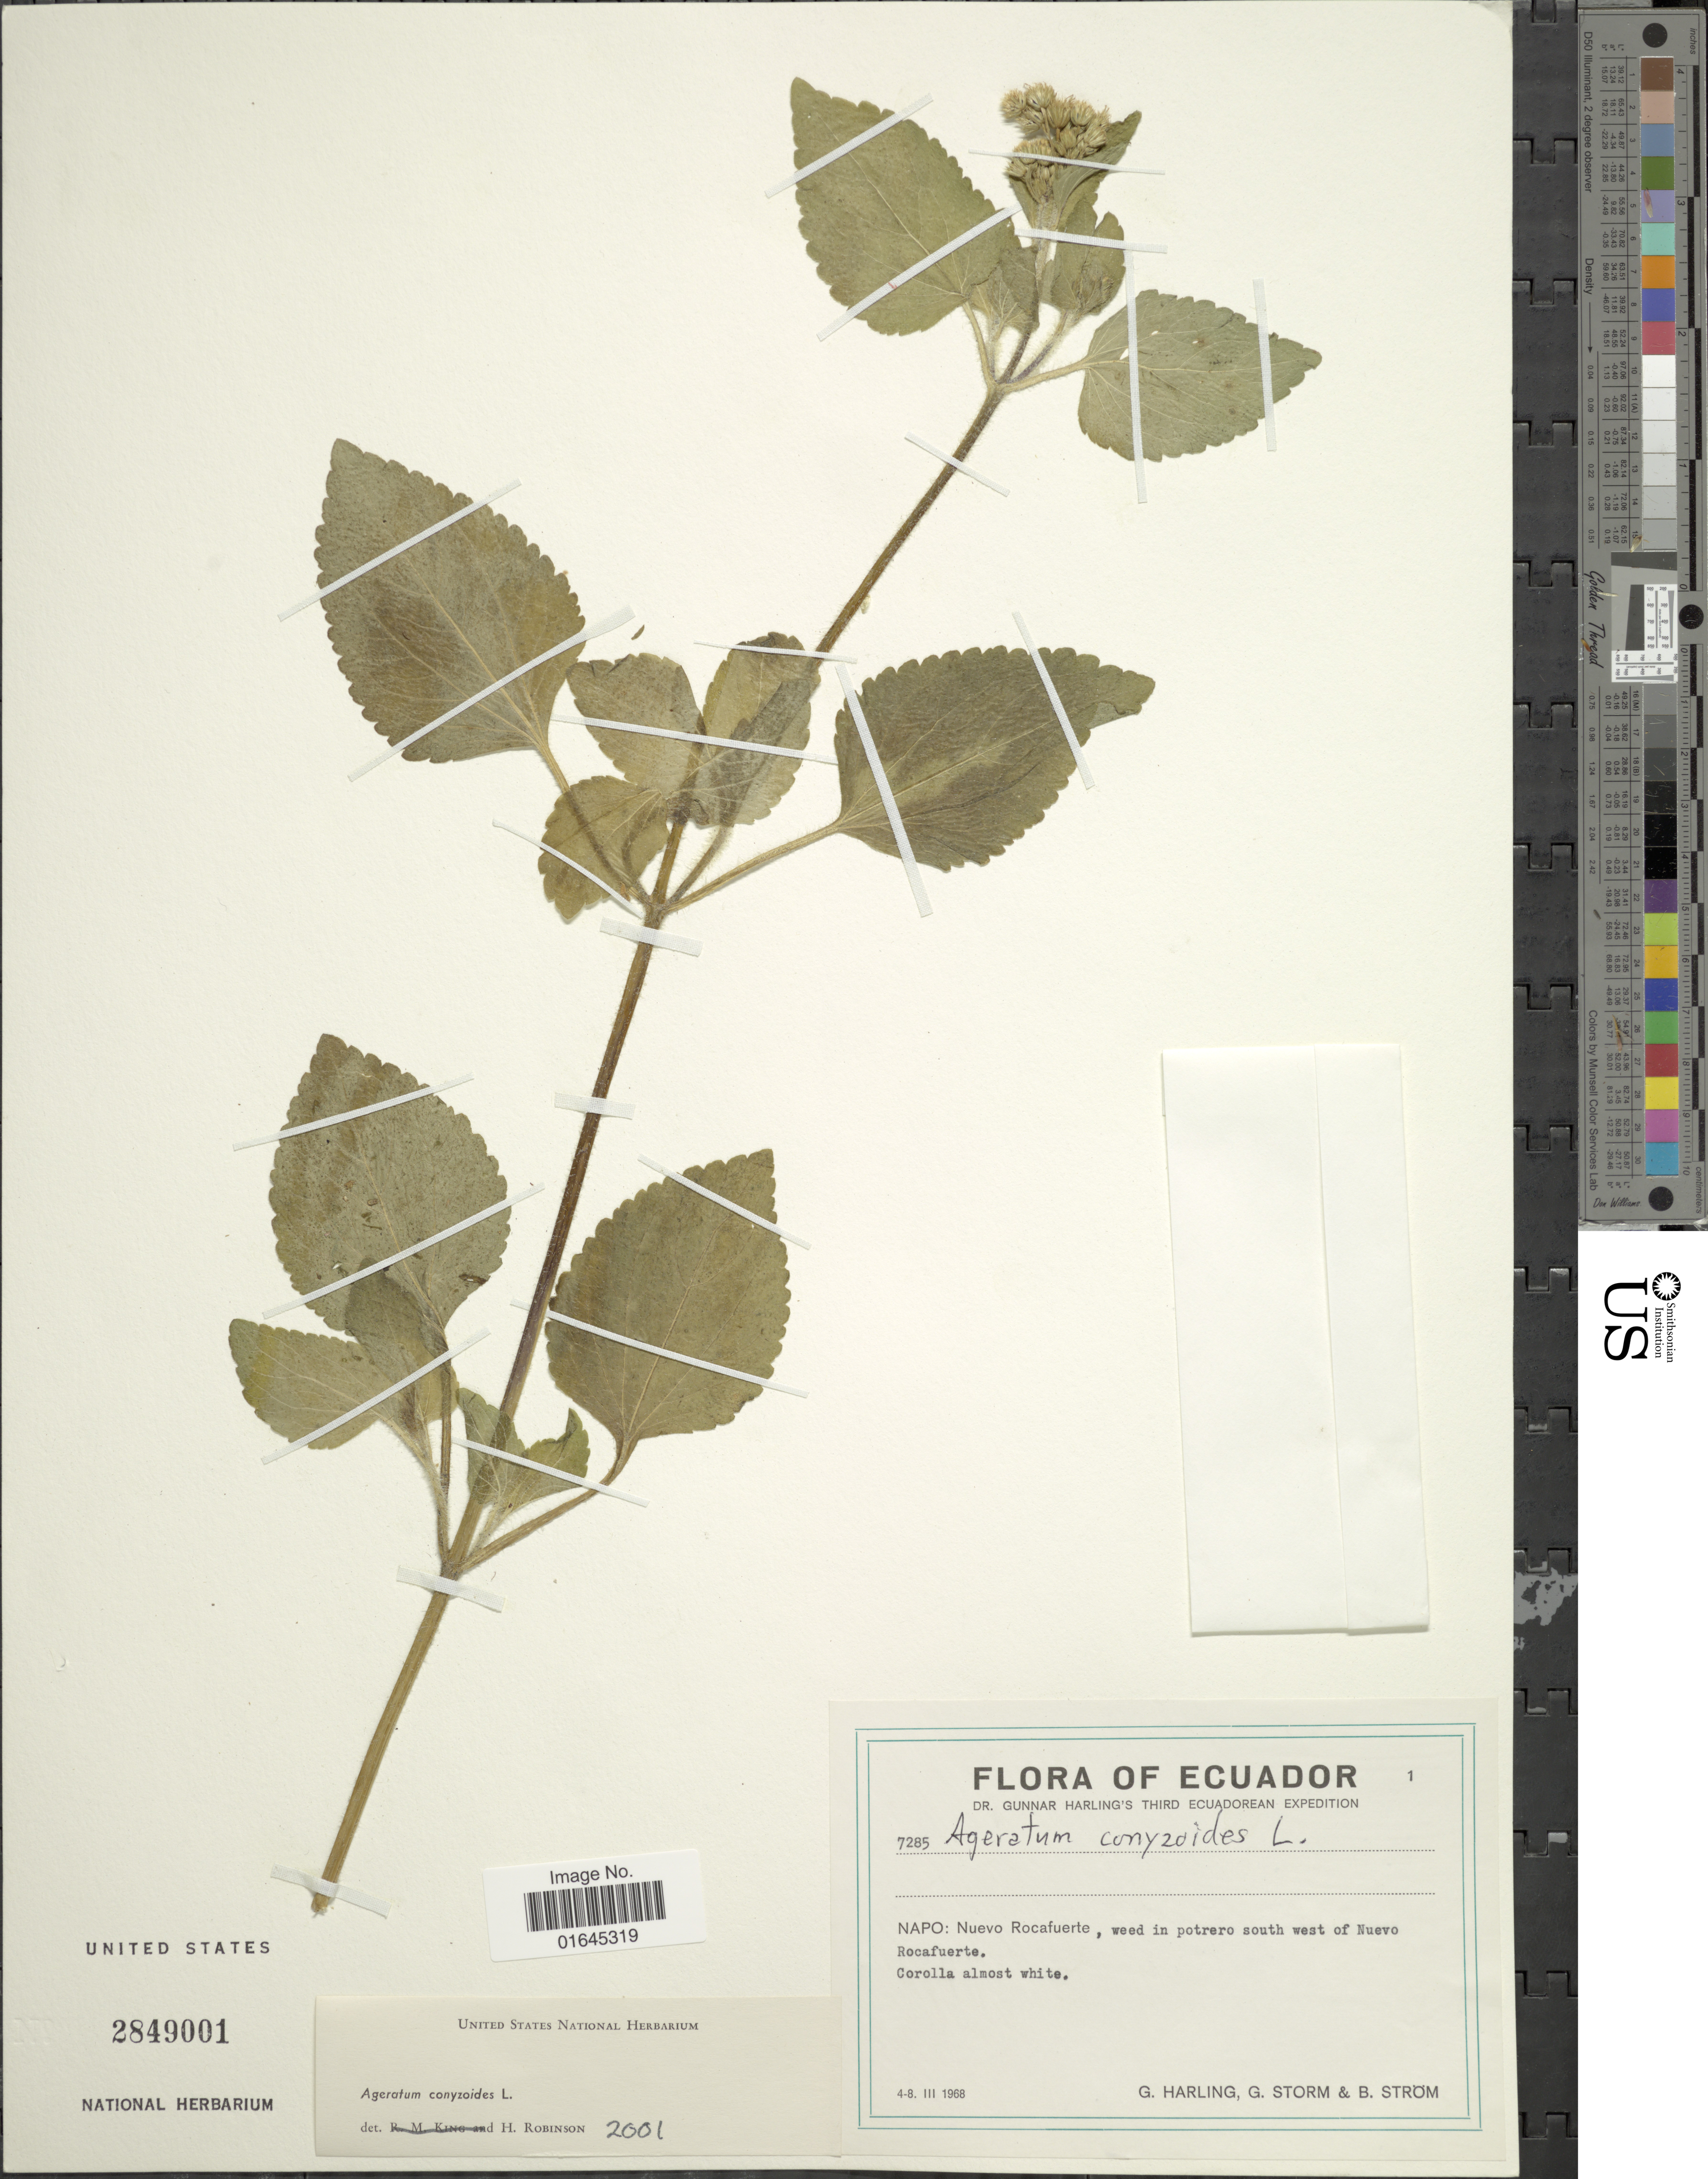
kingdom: Plantae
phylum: Tracheophyta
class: Magnoliopsida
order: Asterales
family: Asteraceae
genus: Ageratum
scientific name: Ageratum conyzoides subsp. conyzoides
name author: L.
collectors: G. Harling, G. Storm & B. Ström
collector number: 7285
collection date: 1968-03-04/1968-03-08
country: Ecuador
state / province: Napo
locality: Nuevo Rocafuerte, weed in potrero south west of Nuevo Rocafuerte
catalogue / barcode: US 2849001